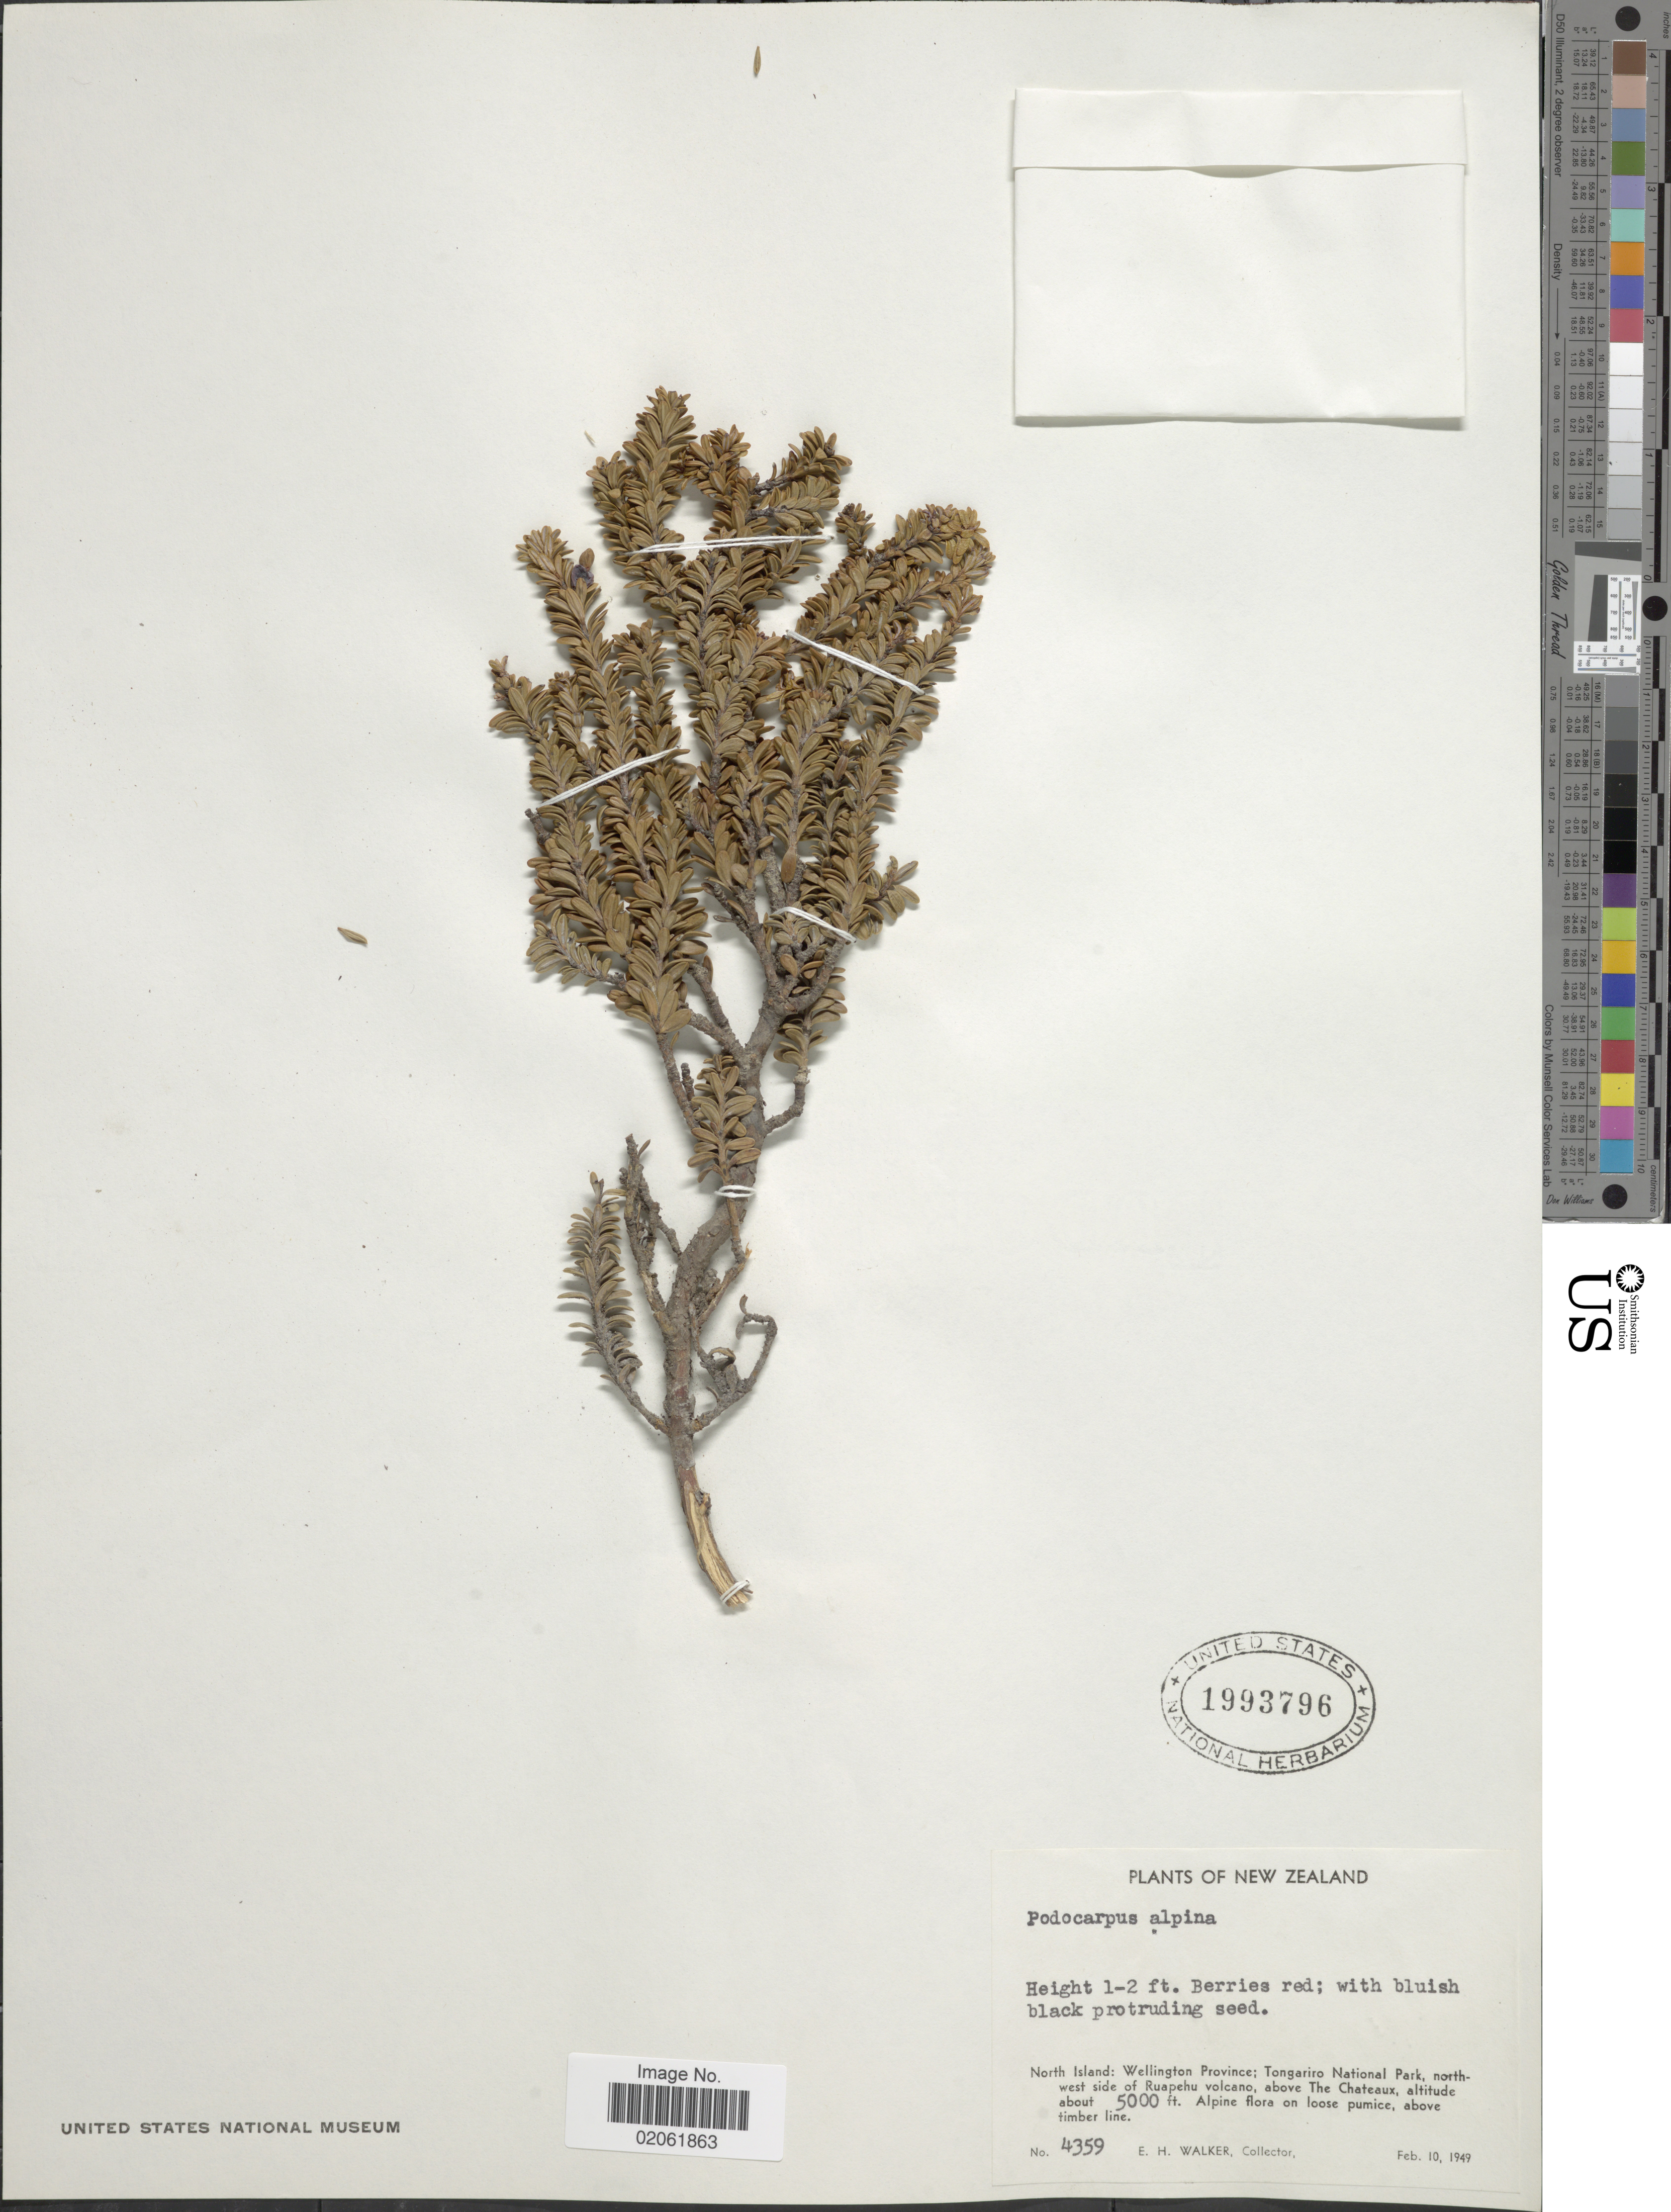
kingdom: Plantae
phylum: Tracheophyta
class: Pinopsida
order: Pinales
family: Podocarpaceae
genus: Podocarpus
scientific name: Podocarpus alpinus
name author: R. Br. ex Hook. f.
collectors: E. H. Walker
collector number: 4359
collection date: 1949-02-10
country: New Zealand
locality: North Island: Wellington Province: Tongariro National Park, North west side of Ruapehu volcano, above the Chateaux.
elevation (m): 1524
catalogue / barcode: US 1993796